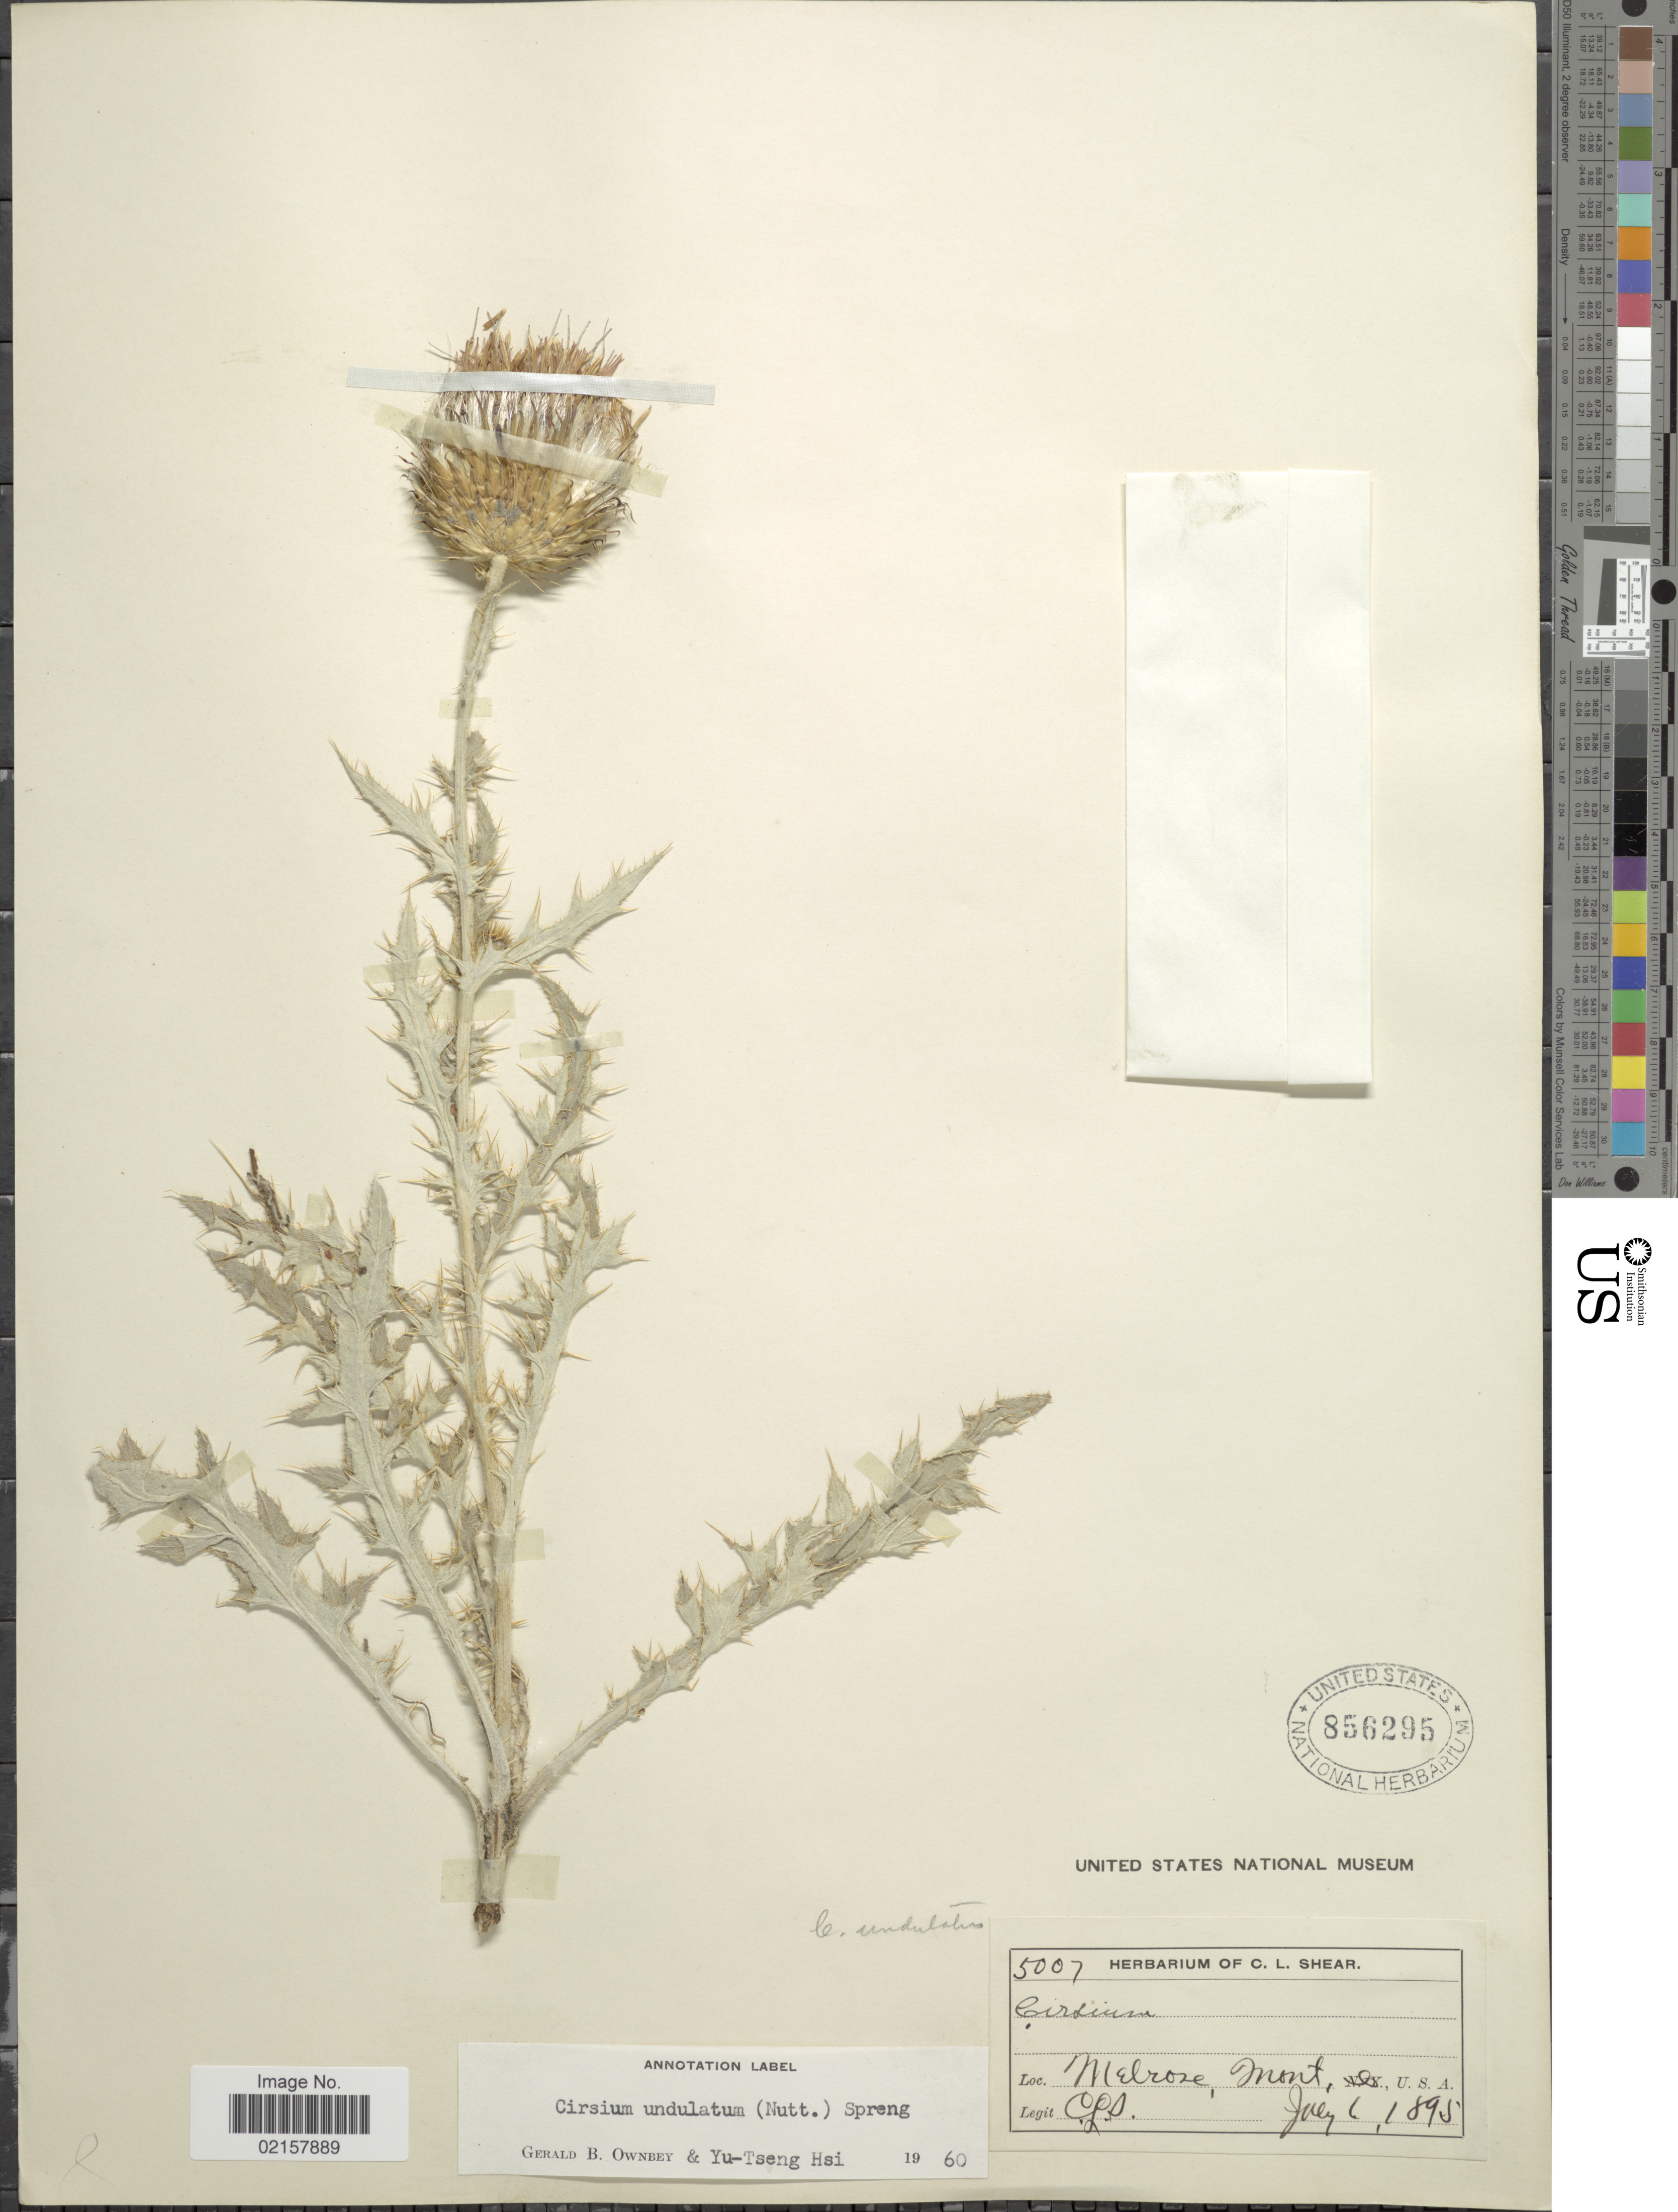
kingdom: Plantae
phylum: Tracheophyta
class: Magnoliopsida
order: Asterales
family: Asteraceae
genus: Cirsium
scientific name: Cirsium undulatum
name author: (Nutt.) Spreng.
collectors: C. L. Shear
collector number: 5007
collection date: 1895-07-06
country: United States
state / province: Montana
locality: Melrose.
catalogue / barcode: US 856295